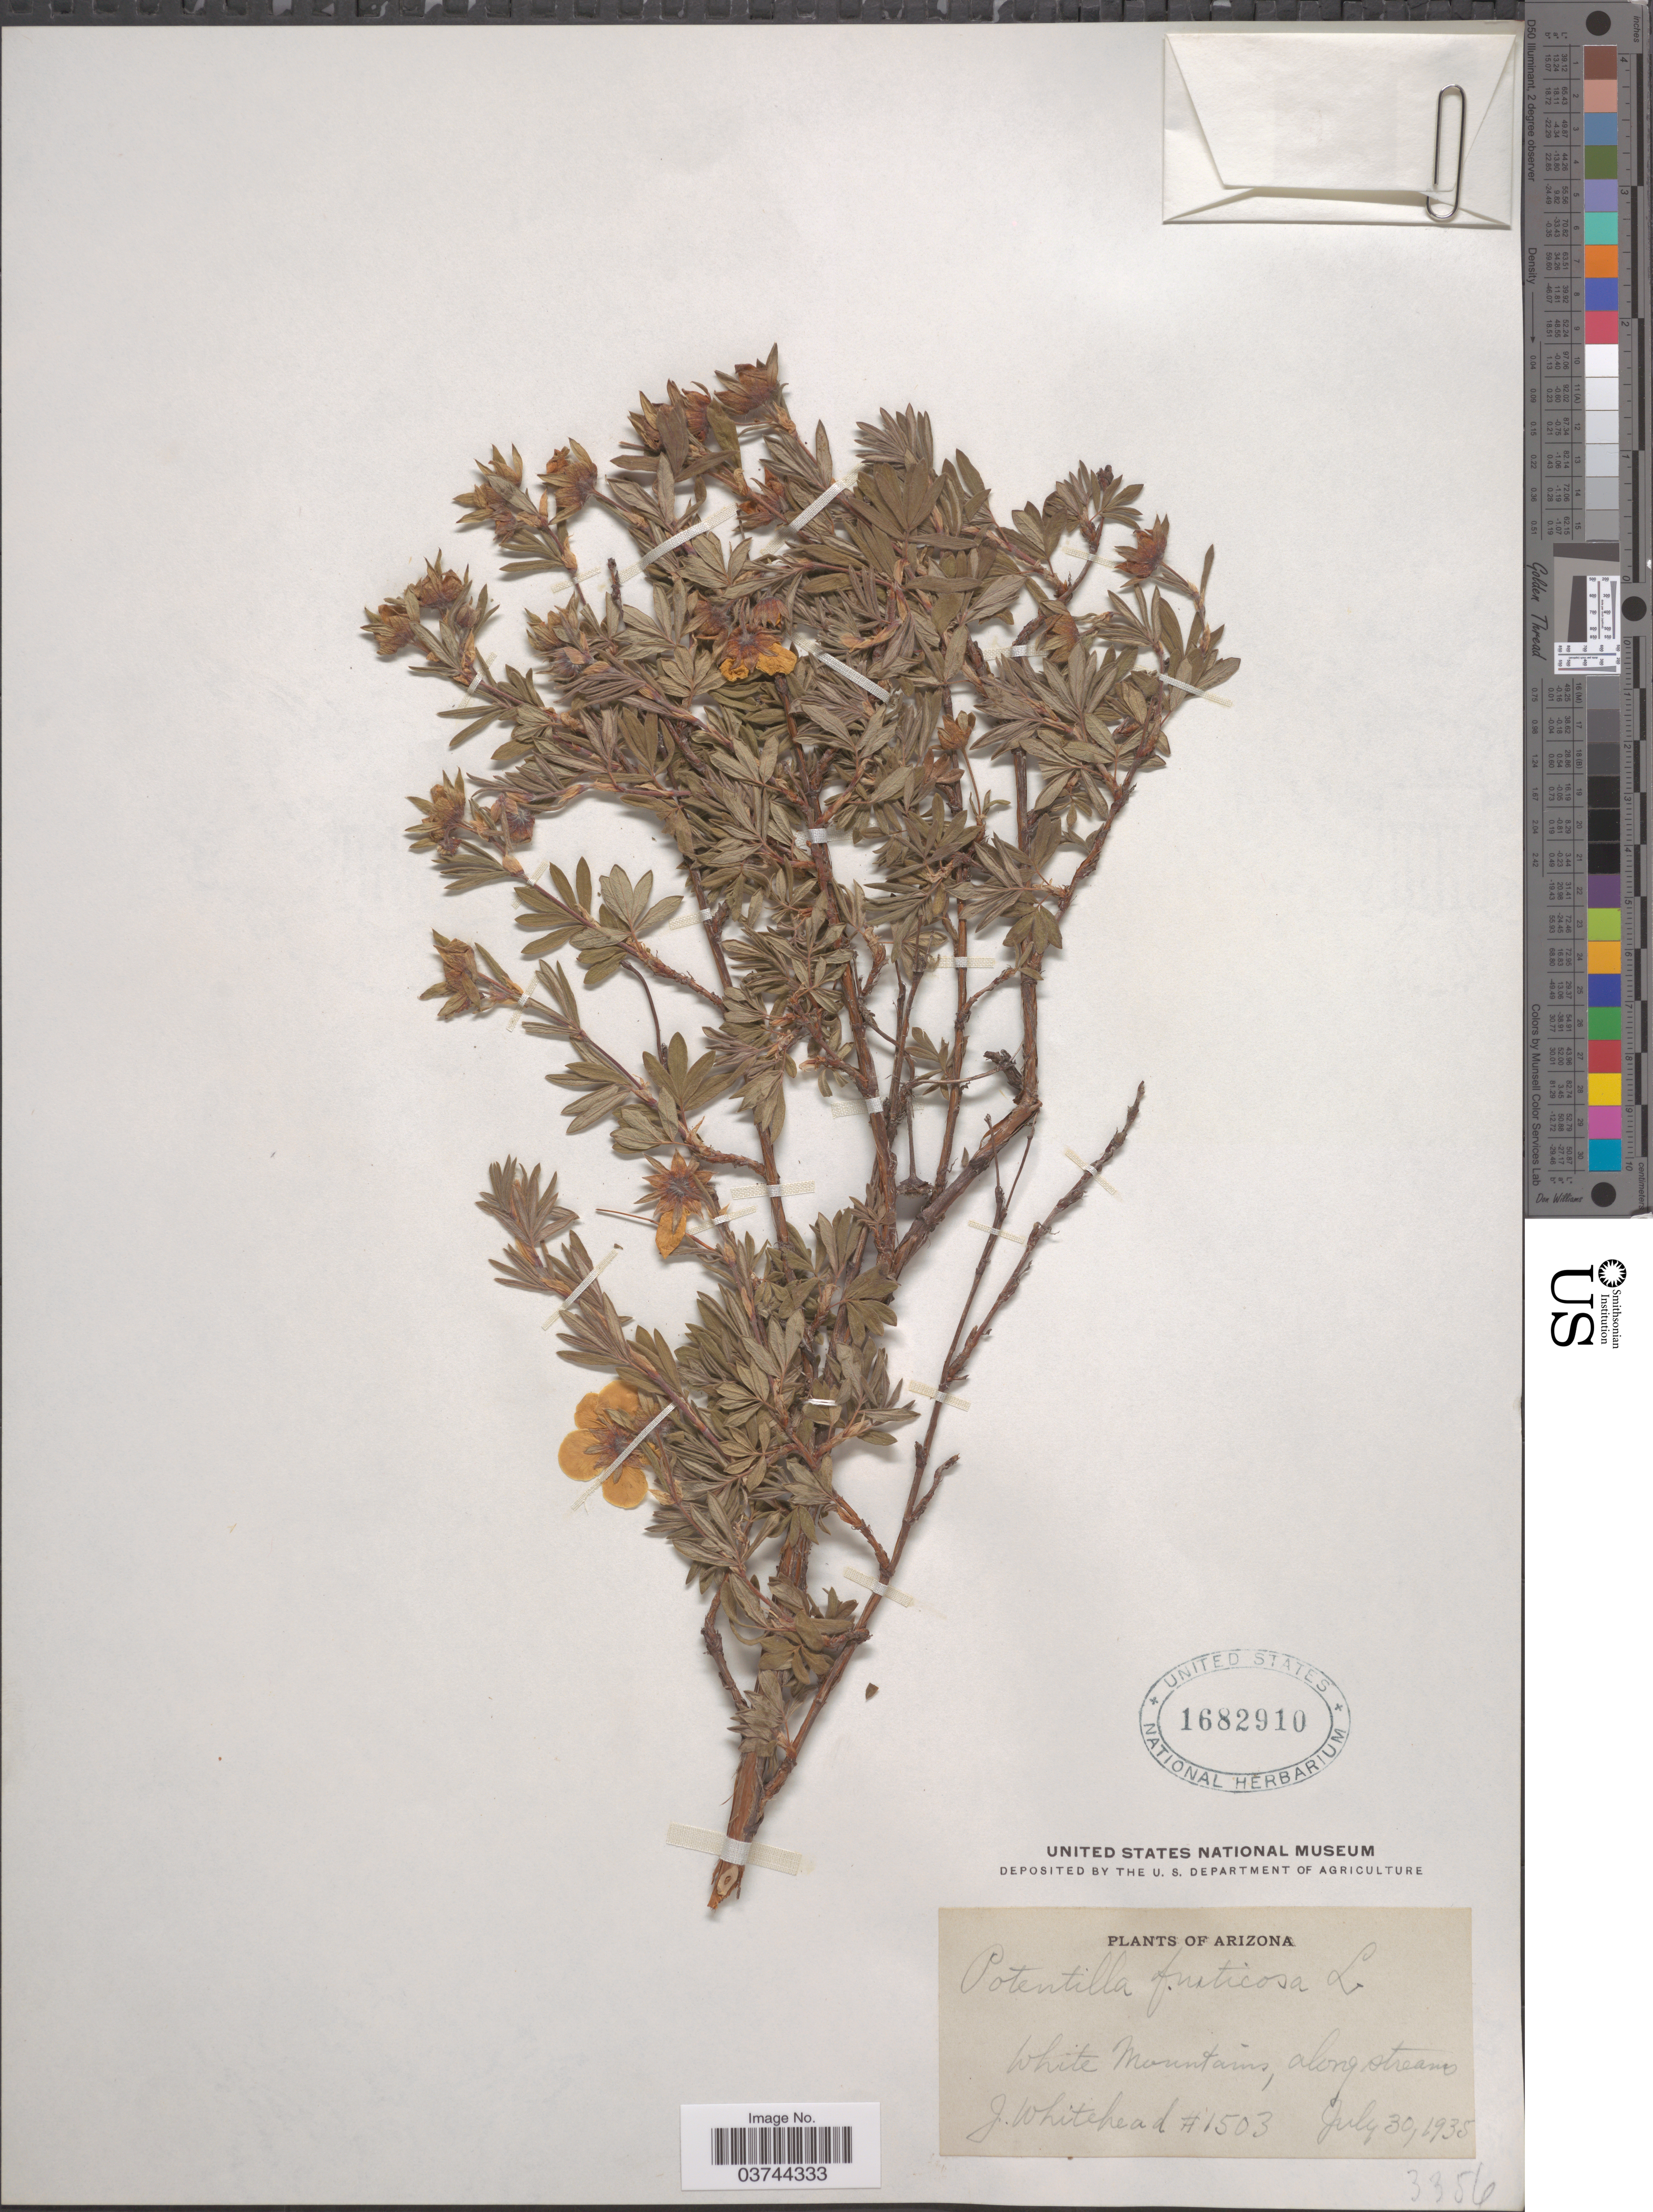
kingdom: Plantae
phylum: Tracheophyta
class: Magnoliopsida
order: Rosales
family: Rosaceae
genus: Dasiphora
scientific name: Dasiphora fruticosa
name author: (L.) Rydb.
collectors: J. Whitehead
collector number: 1503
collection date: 1935-07-30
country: United States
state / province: Arizona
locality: White Mountains, along streams.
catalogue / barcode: US 1682910